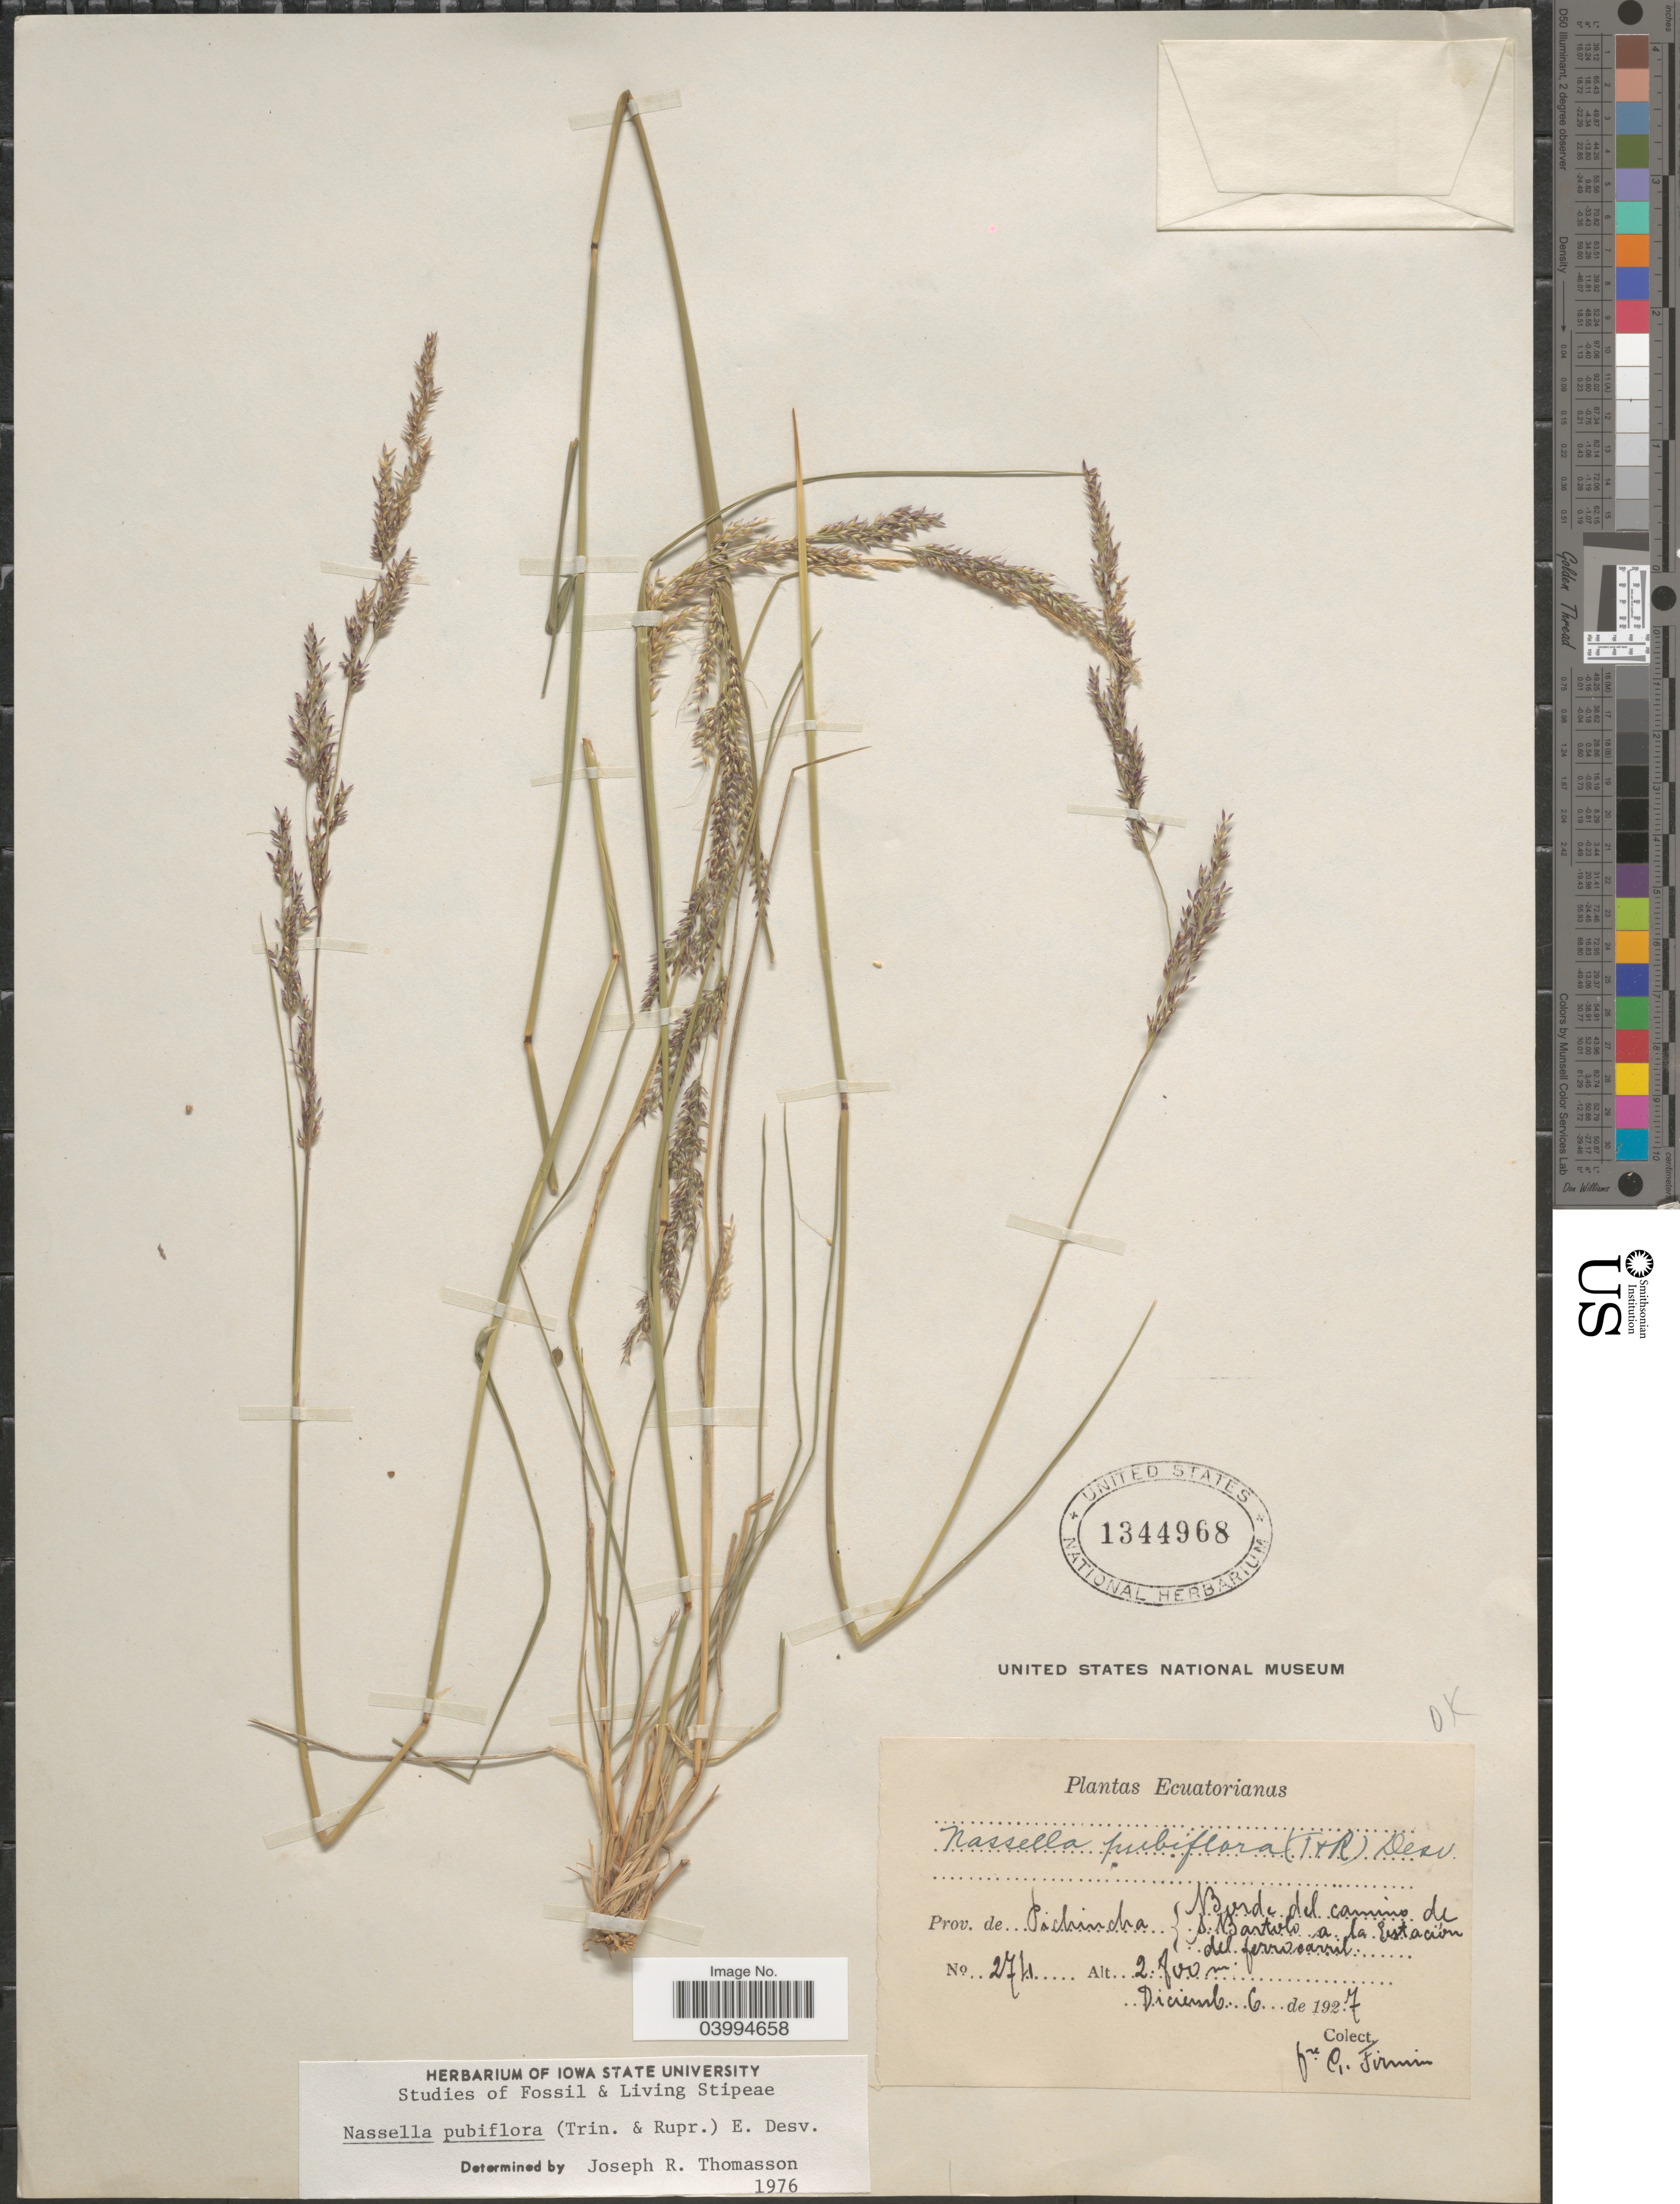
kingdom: Plantae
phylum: Tracheophyta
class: Liliopsida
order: Poales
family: Poaceae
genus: Nassella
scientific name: Nassella pubiflora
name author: (Trin. & Rupr.) É. Desv.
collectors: F. Firmin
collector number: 274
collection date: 1927-12-06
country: Ecuador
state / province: Pichincha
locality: Borde del camino de S. Bartolo a la Estación del ferrocarril.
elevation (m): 2800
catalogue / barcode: US 1344968